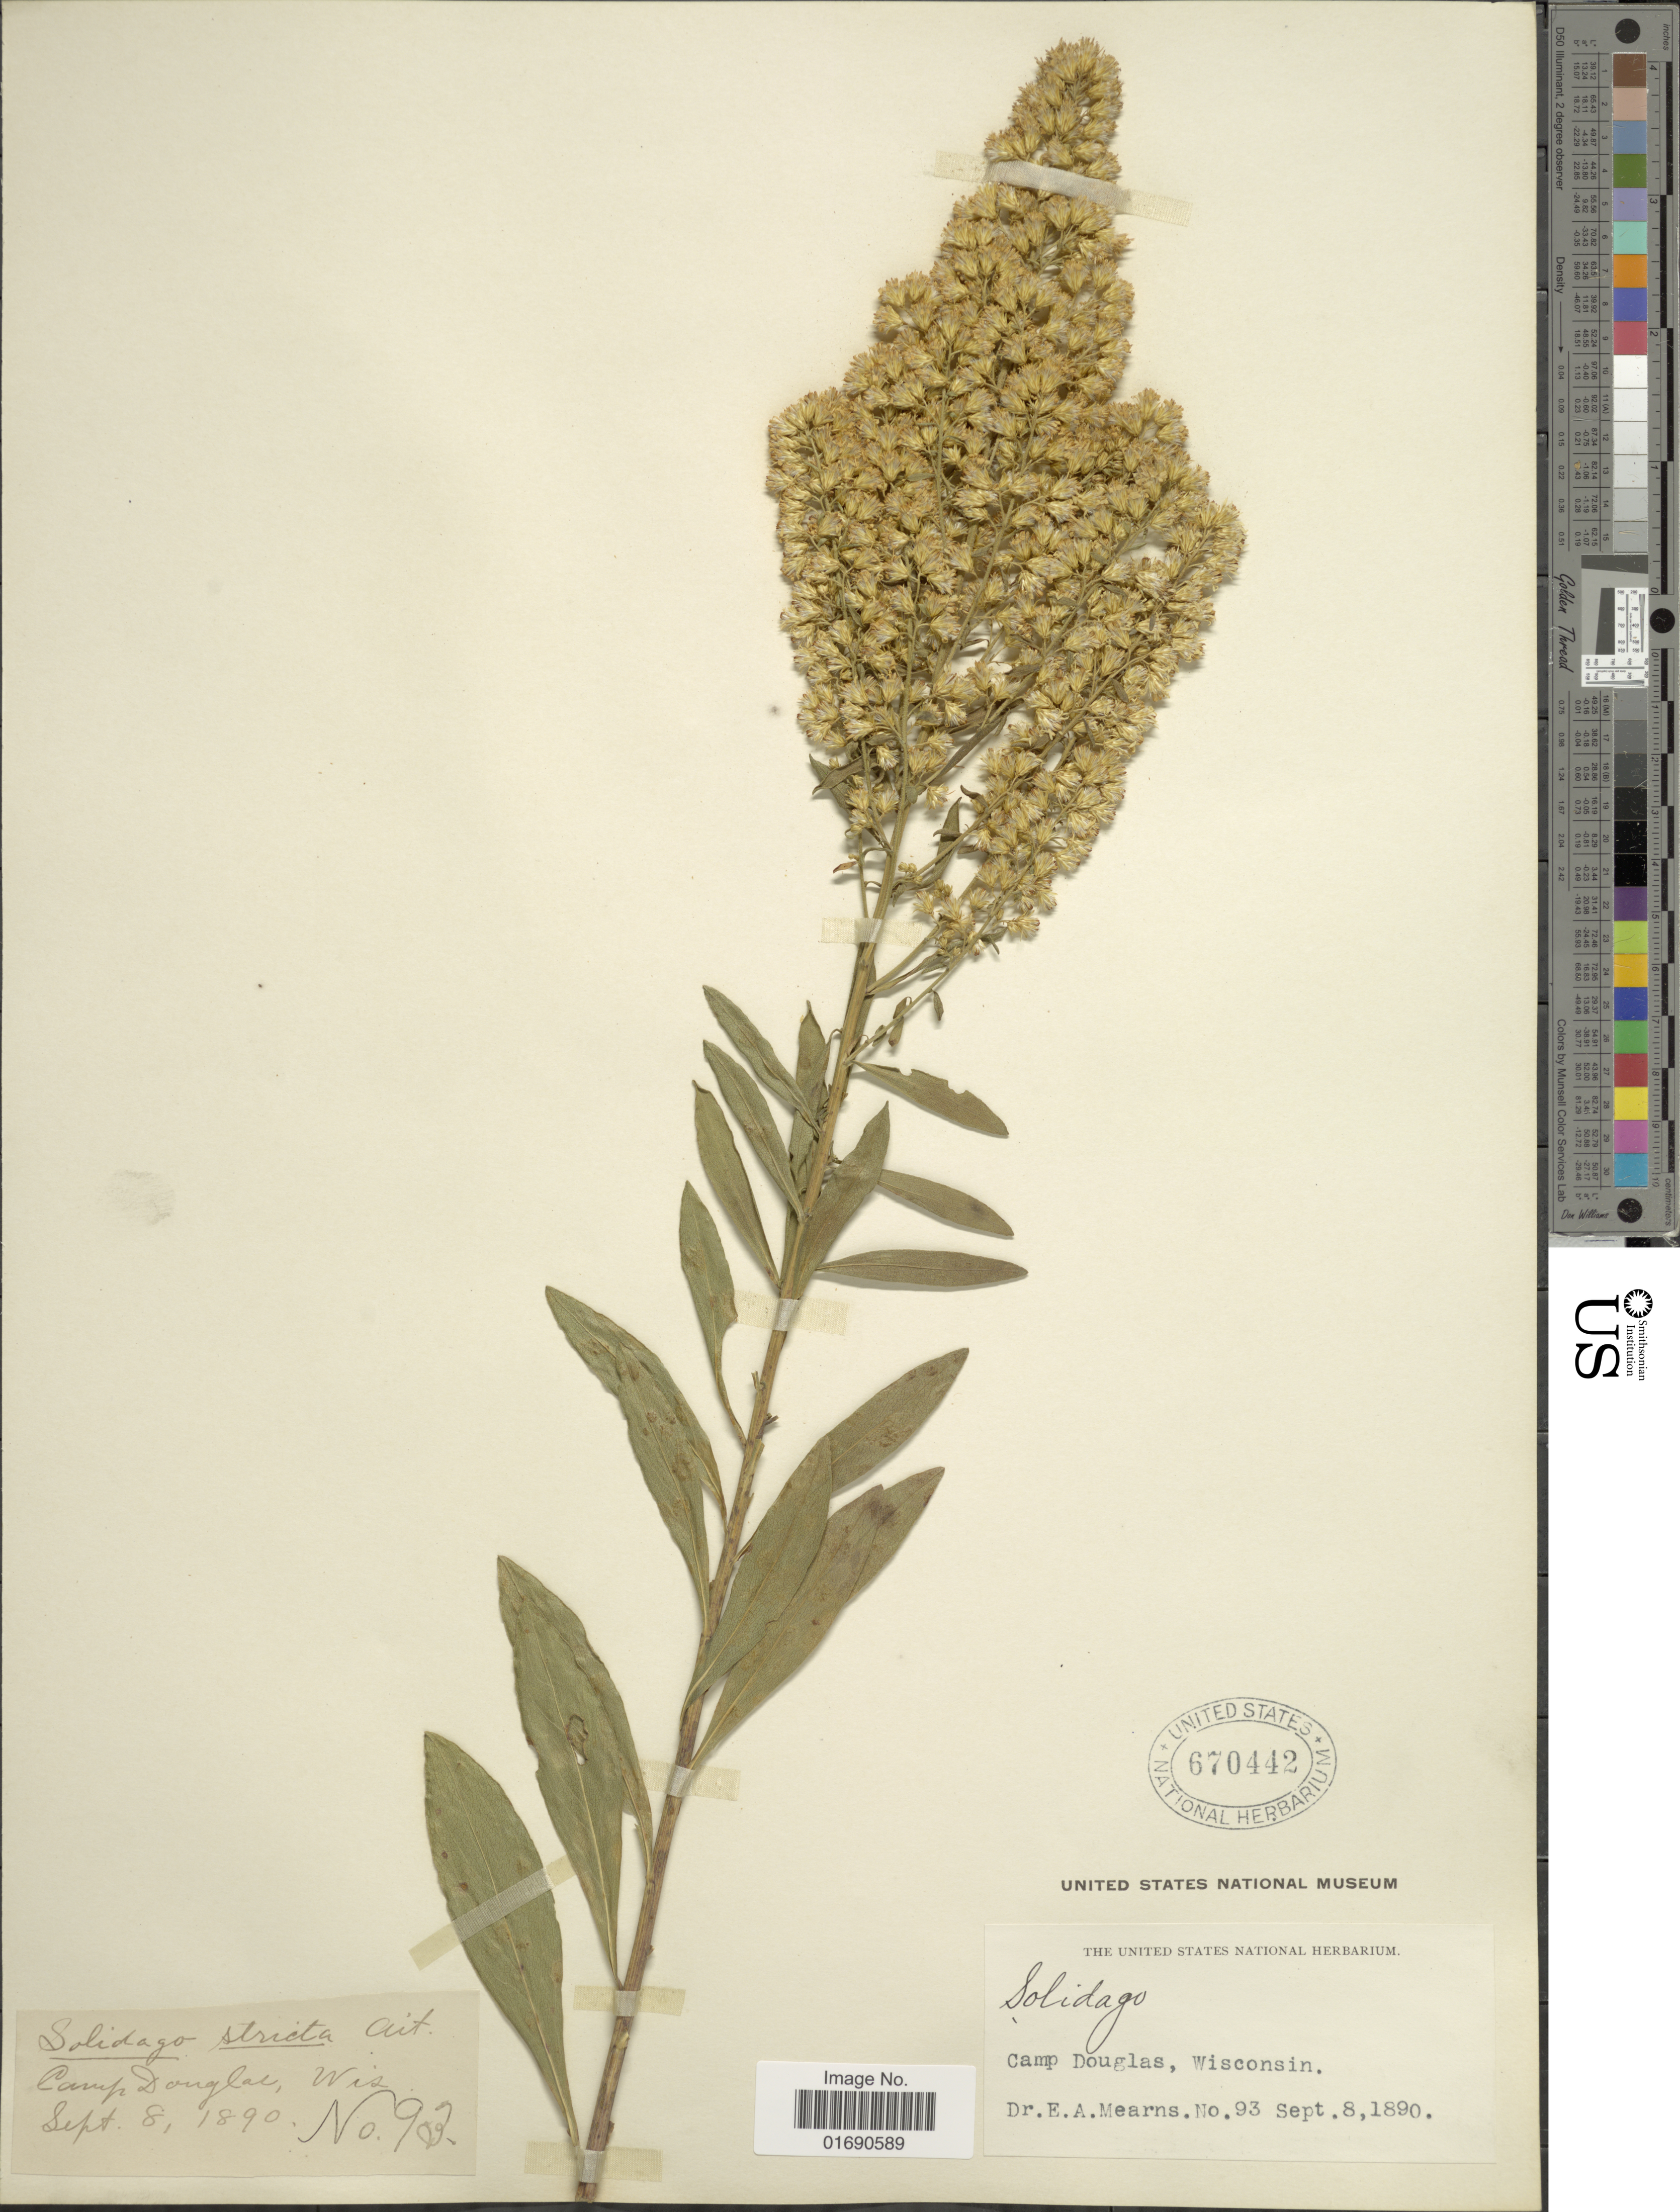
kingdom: Plantae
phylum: Tracheophyta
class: Magnoliopsida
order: Asterales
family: Asteraceae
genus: Solidago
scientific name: Solidago speciosa var. angustata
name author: Torr. & A. Gray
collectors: E. A. Mearns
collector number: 93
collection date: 1890-09-08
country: United States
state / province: Wisconsin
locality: Camp Douglas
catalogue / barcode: US 670442